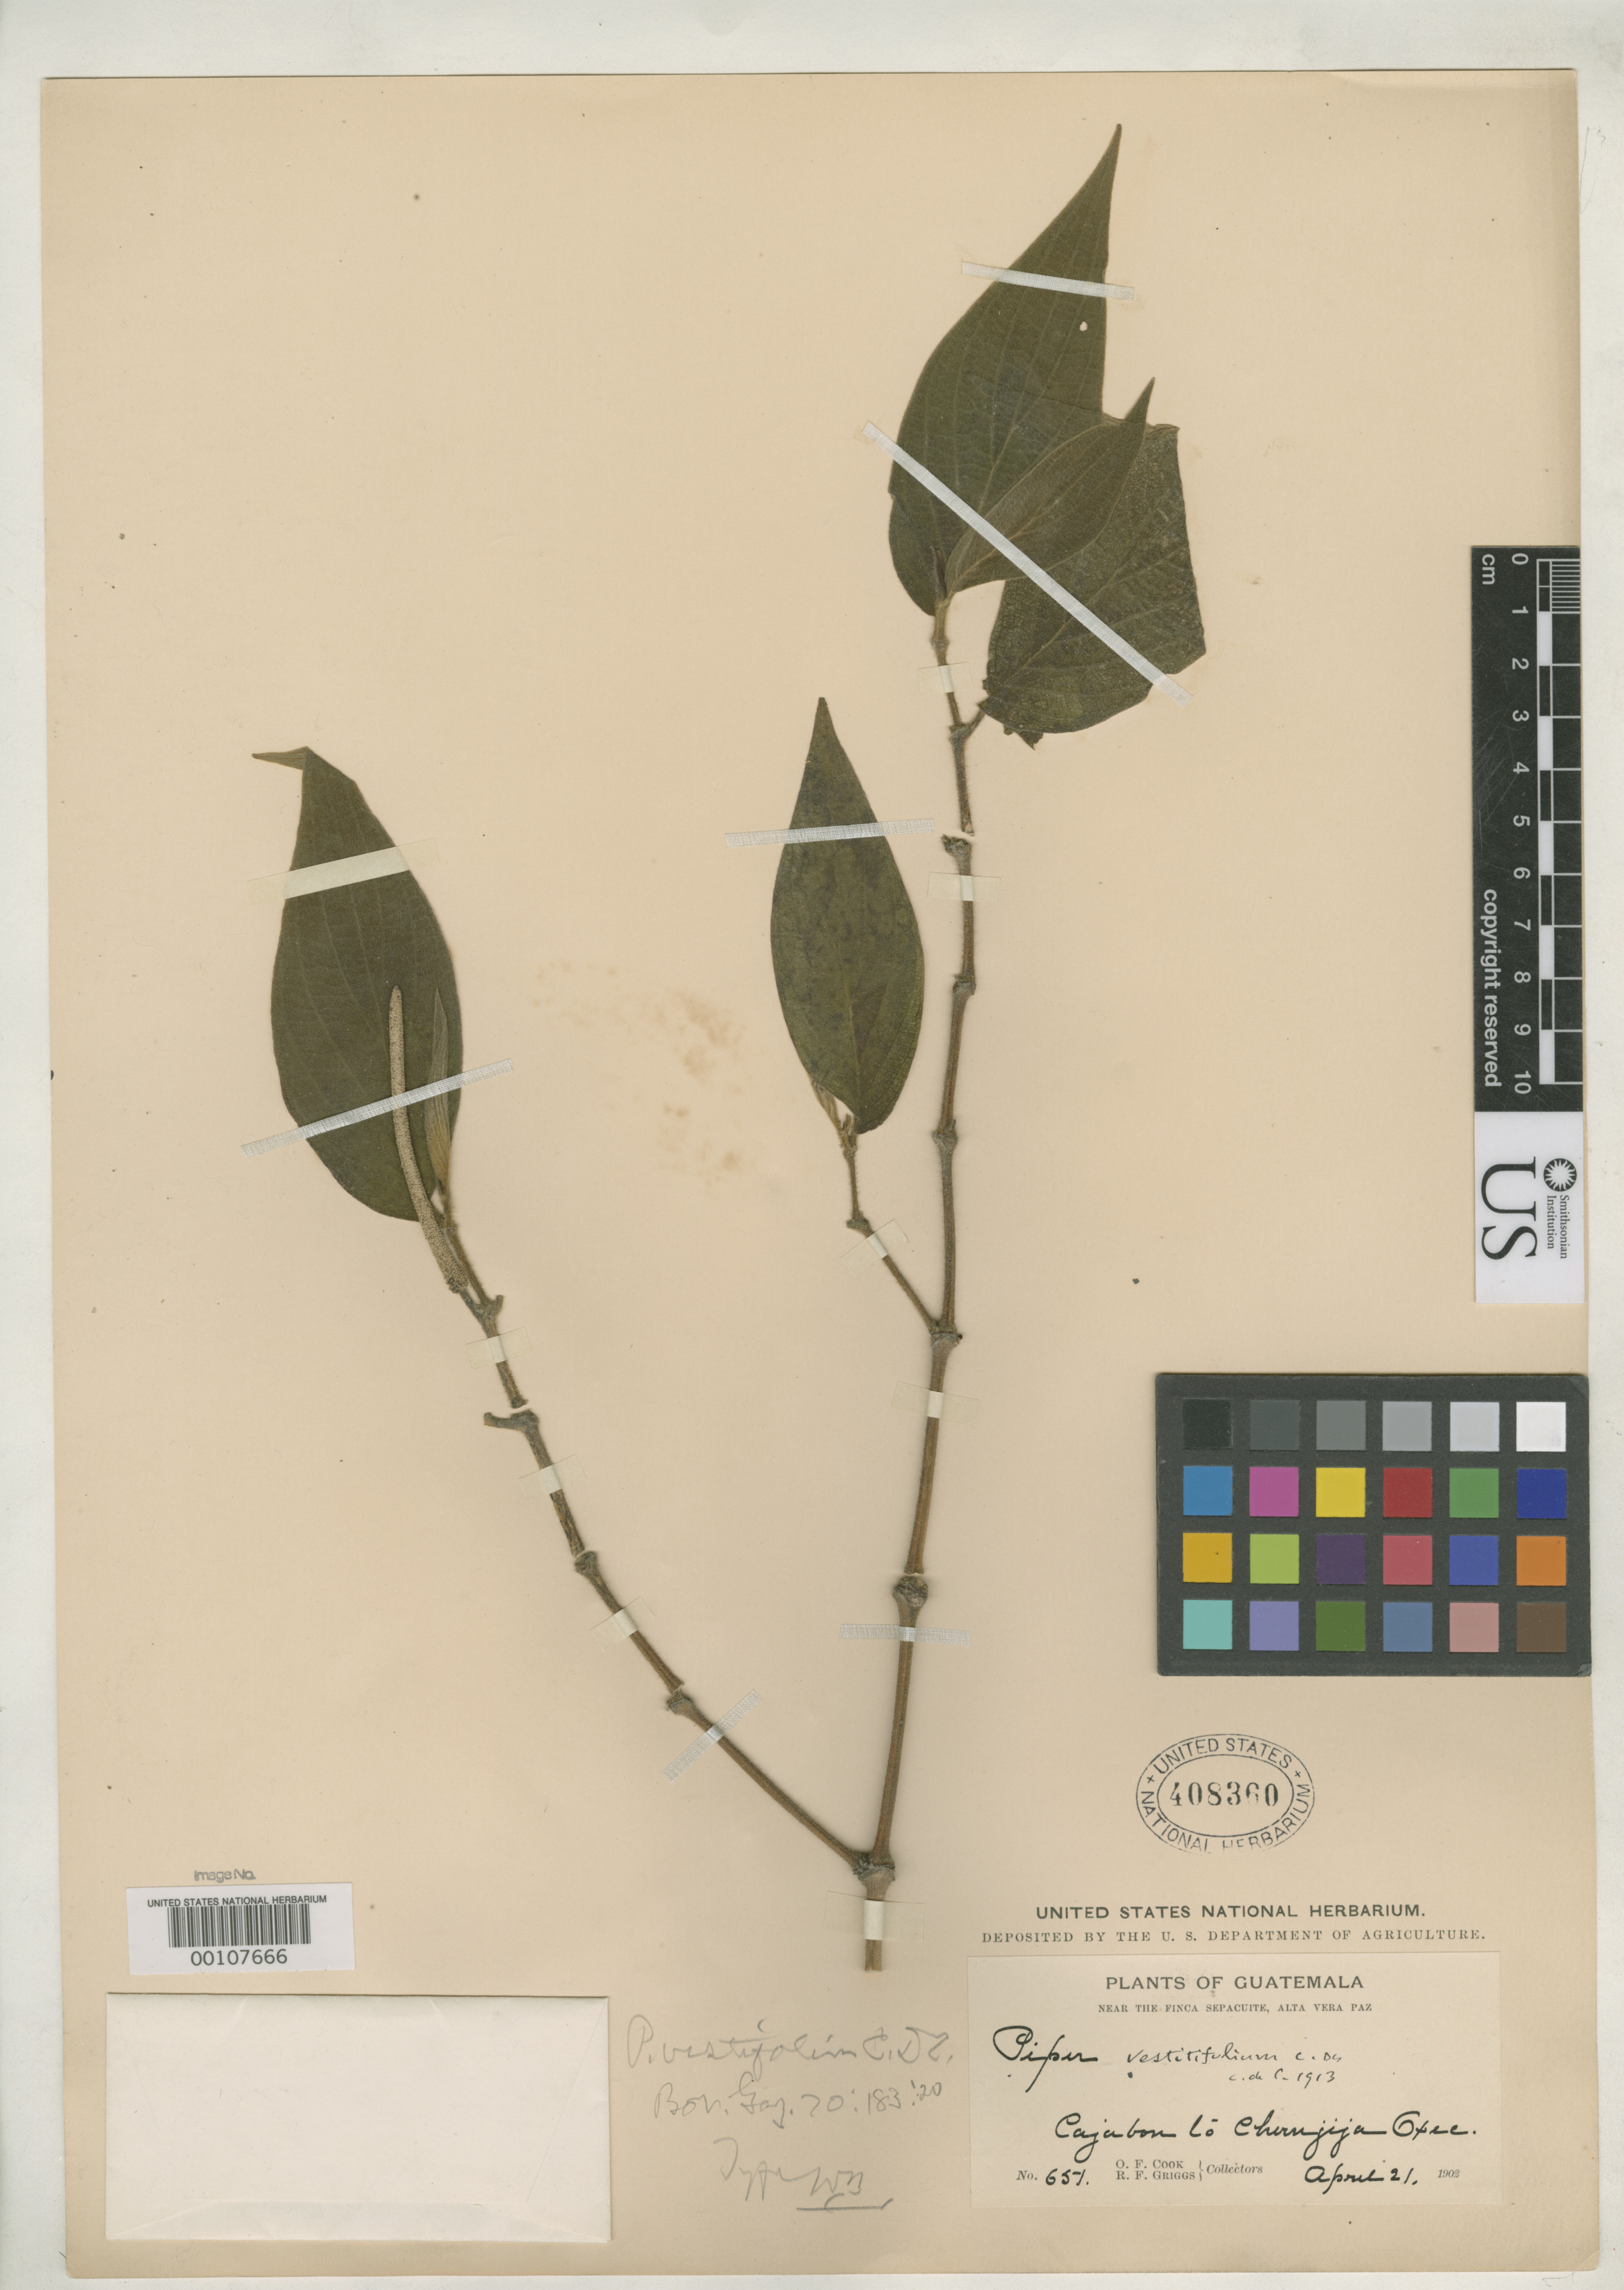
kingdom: Plantae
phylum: Tracheophyta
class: Magnoliopsida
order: Piperales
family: Piperaceae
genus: Piper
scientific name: Piper vestitifolium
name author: C. DC.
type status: Type Collection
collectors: O. F. Cook & R. F. Griggs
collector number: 651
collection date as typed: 21 Apr 1902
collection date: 1902-04-21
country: Guatemala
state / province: Alta Verapaz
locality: Near Finca Sepacuite.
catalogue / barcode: US 408360